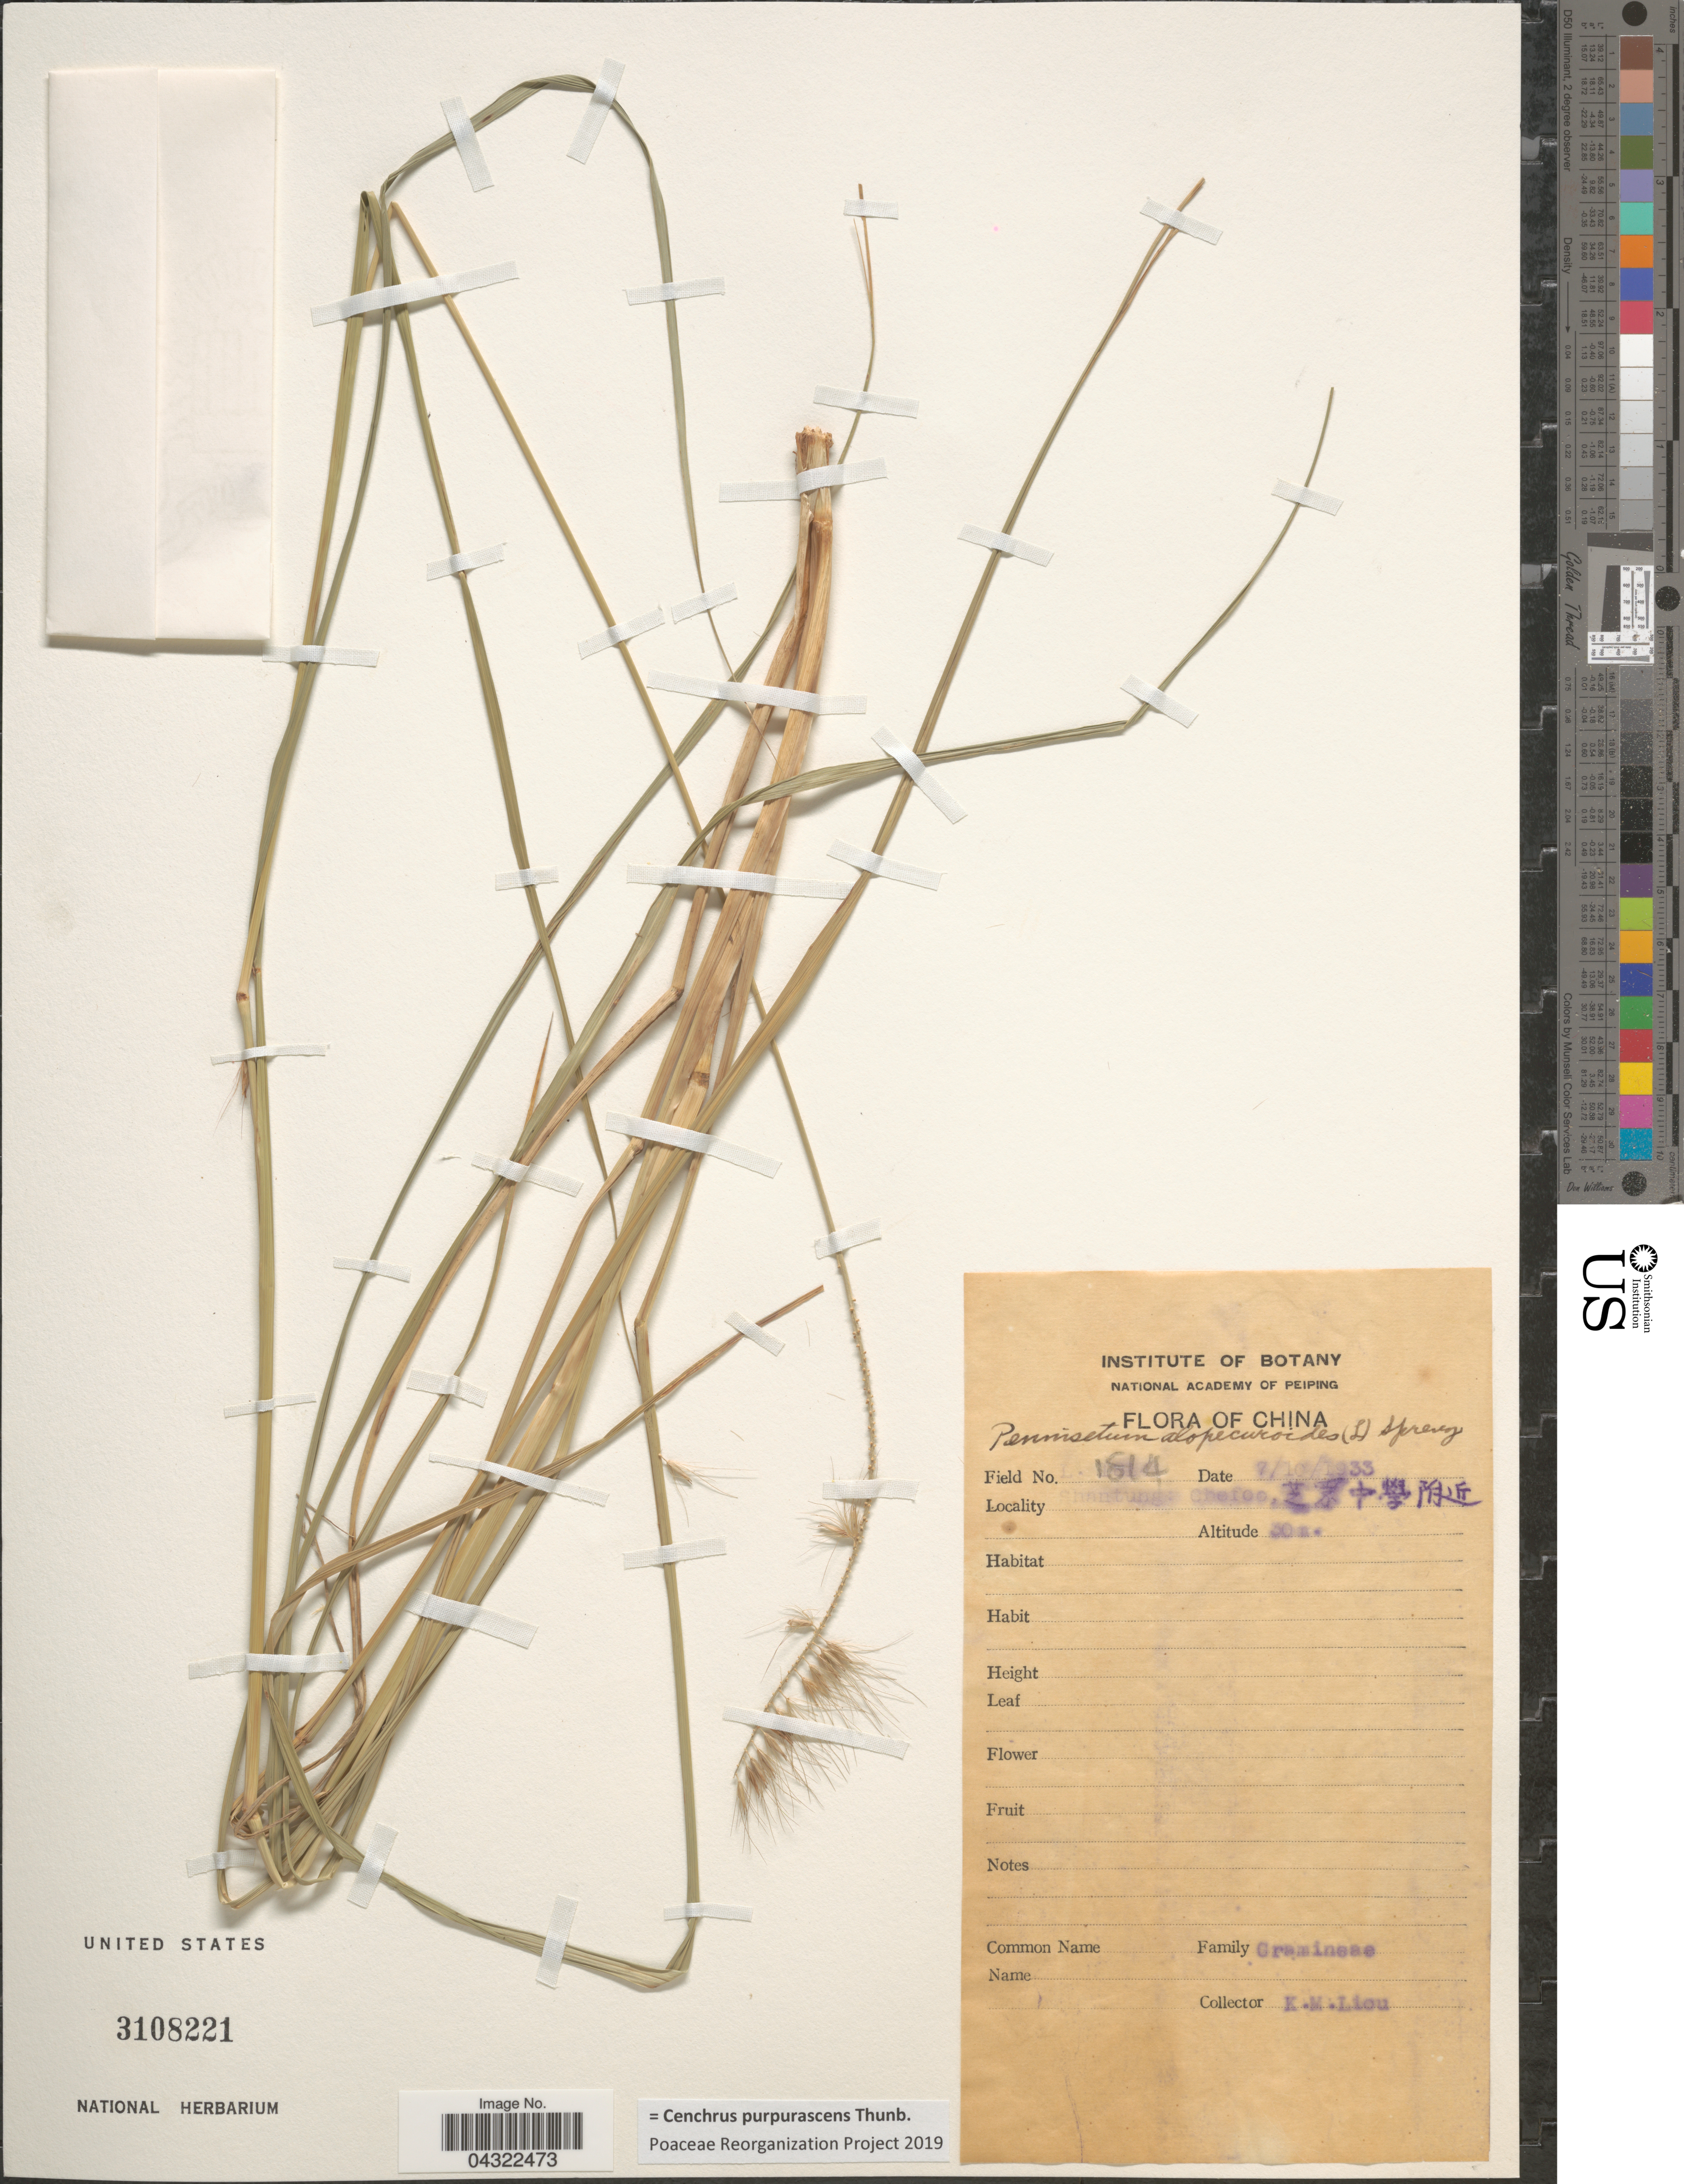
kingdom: Plantae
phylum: Tracheophyta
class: Liliopsida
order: Poales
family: Poaceae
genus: Cenchrus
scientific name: Cenchrus purpurascens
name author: Thunb.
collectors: K. M. Liou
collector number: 1814*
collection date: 1933-10-07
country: China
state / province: Shandong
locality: Shantung Chefoo, X.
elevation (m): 30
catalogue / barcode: US 3108221